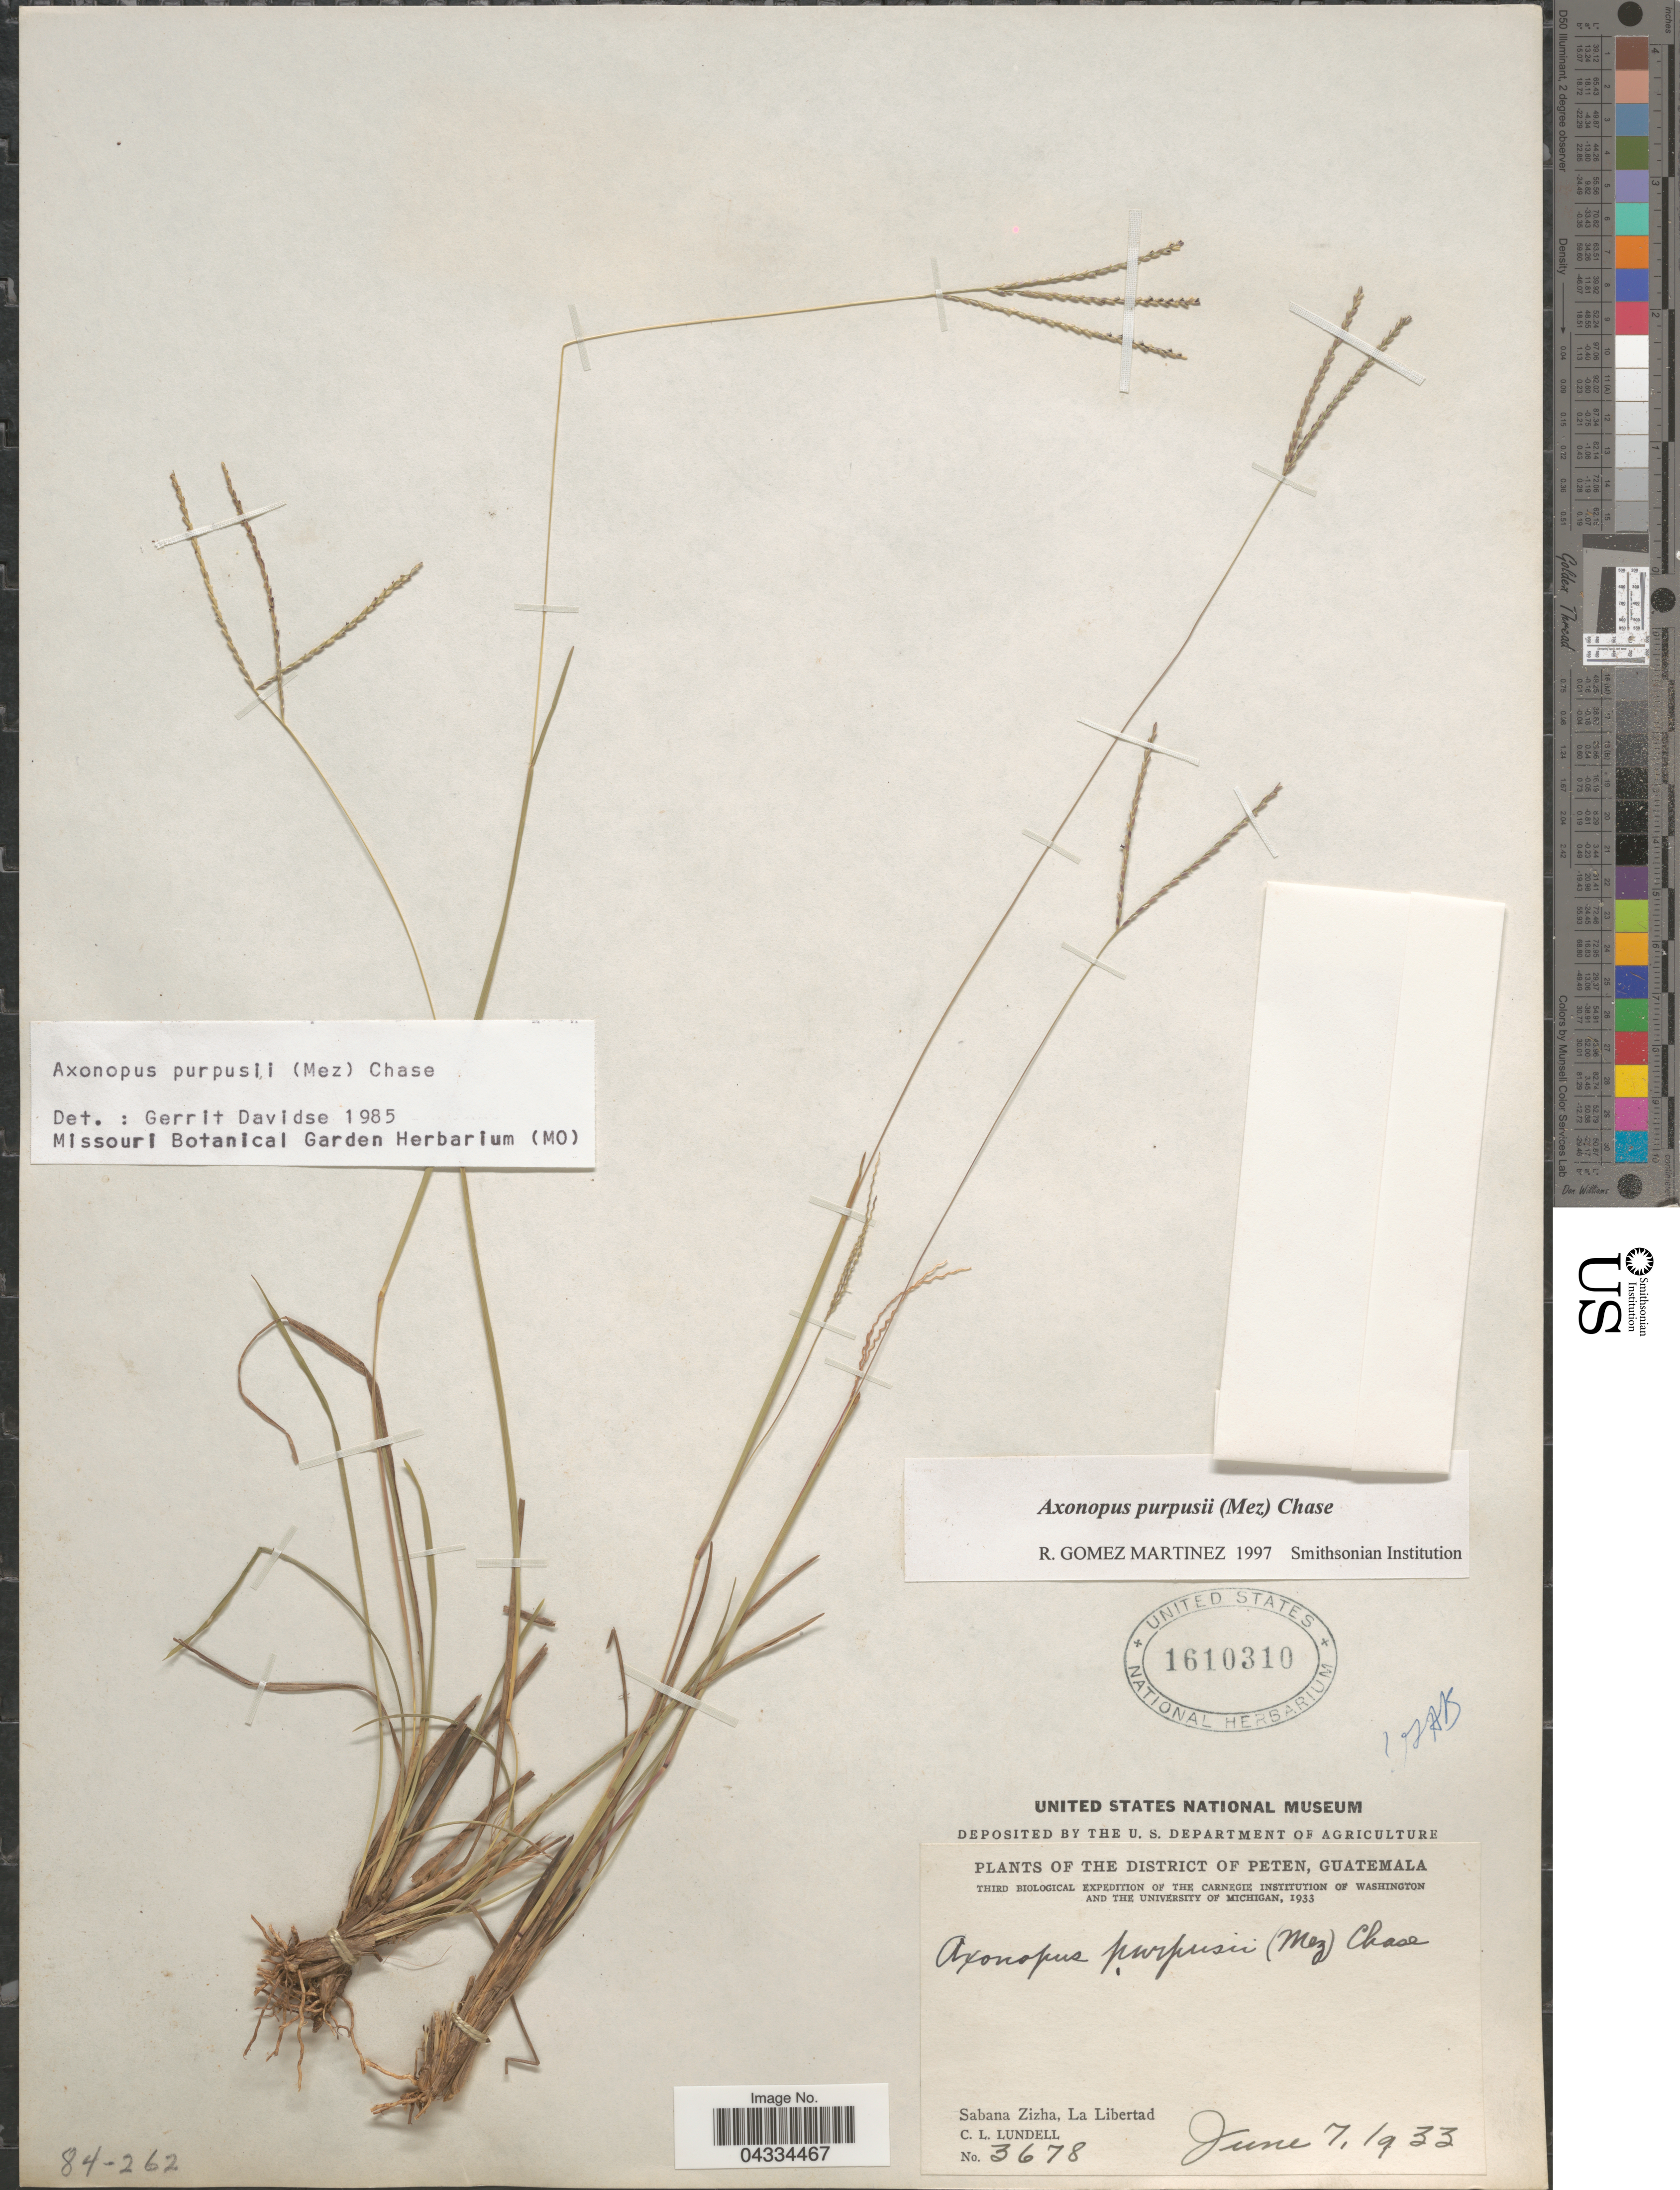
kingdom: Plantae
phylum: Tracheophyta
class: Liliopsida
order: Poales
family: Poaceae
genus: Axonopus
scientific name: Axonopus purpusii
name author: (Mez) Chase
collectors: C. L. Lundell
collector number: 3678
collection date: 1933-06-07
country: Guatemala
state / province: El Peten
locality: The District of Peten. Third Biological Expedition. Sabana Zizha, La Libertad.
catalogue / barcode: US 1610310